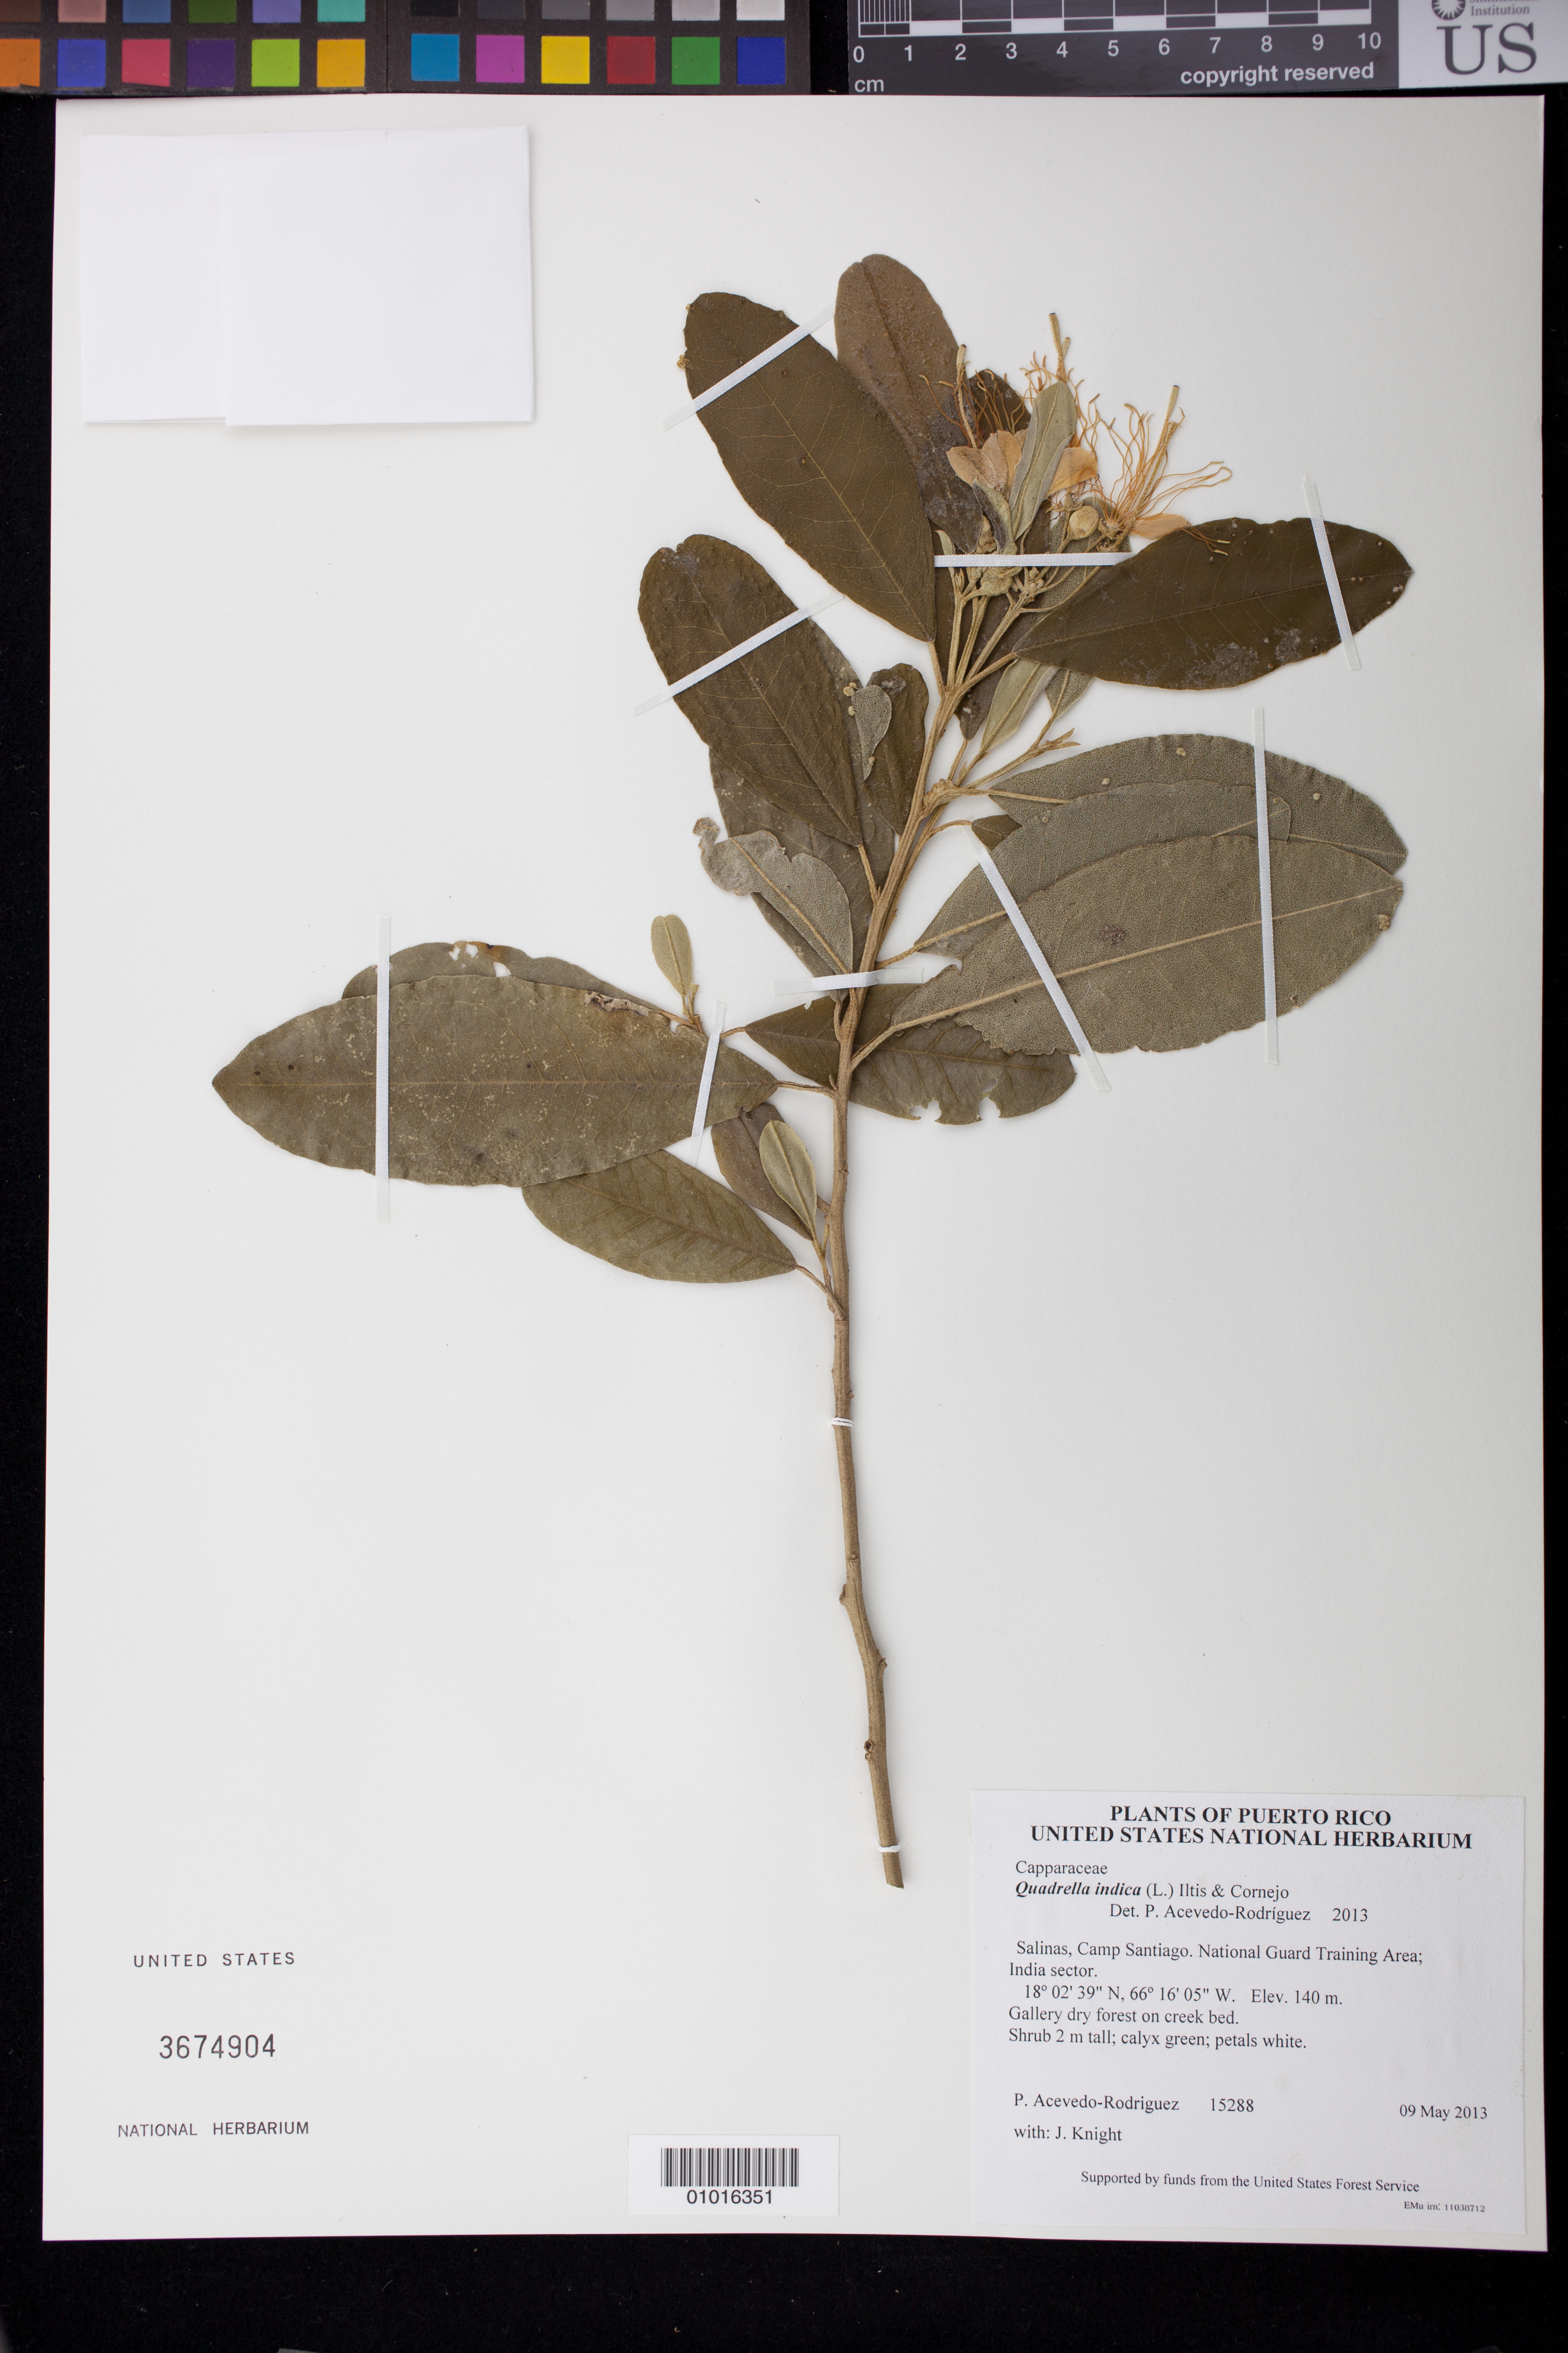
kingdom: Plantae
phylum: Tracheophyta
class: Magnoliopsida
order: Brassicales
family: Capparaceae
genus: Quadrella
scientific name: Quadrella indica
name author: (L.) Iltis & Cornejo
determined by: Acevedo-Rodríguez, P., (BOT), Smithsonian Institution - National Museum of Natural History (UNITED STATES)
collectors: P. Acevedo-Rodr. & J. Knight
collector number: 15288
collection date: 2013-05-09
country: Puerto Rico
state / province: Salinas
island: Puerto Rico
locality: Camp Santiago. National Guard Training Area; India sector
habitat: Gallery dry forest on creek bed.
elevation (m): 140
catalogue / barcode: US 3674904